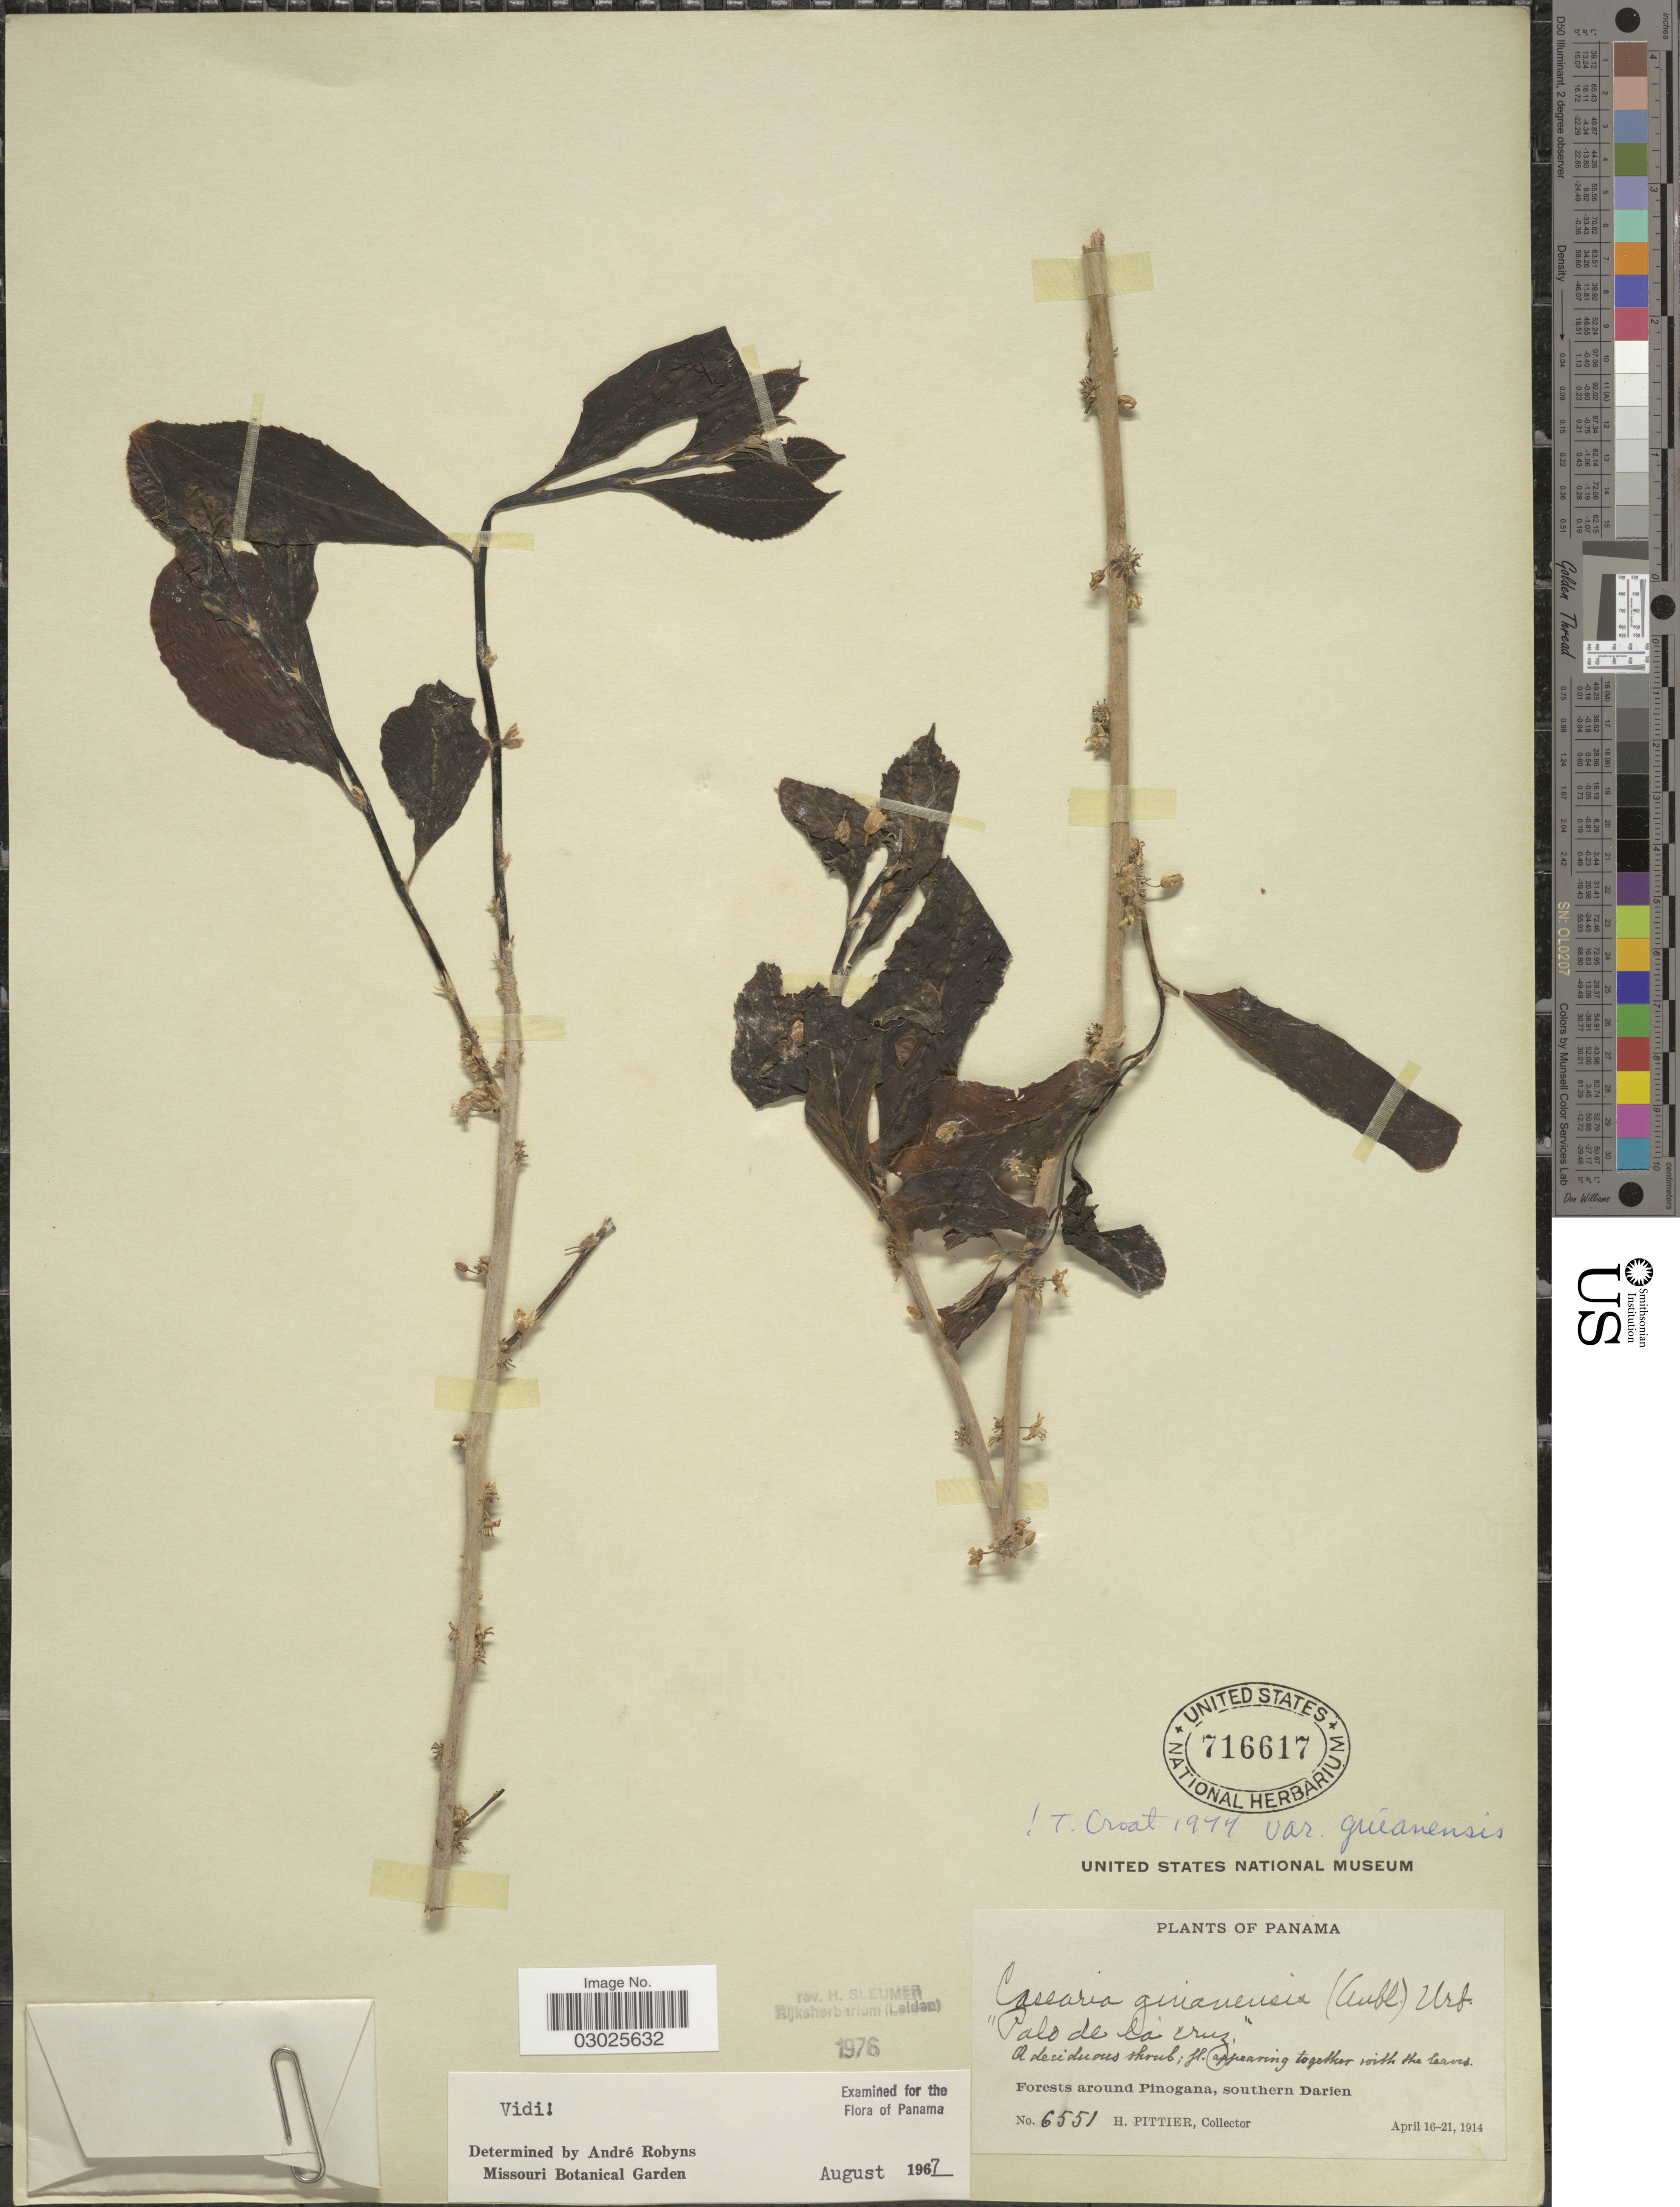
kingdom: Plantae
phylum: Tracheophyta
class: Magnoliopsida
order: Malpighiales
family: Salicaceae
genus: Casearia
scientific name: Casearia guianensis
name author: (Aubl.) Urb.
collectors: H. F. Pittier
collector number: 6551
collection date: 1914-04-16/1914-04-21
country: Panama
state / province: Darién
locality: Forests around Pinogana, southern Darien.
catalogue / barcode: US 716617